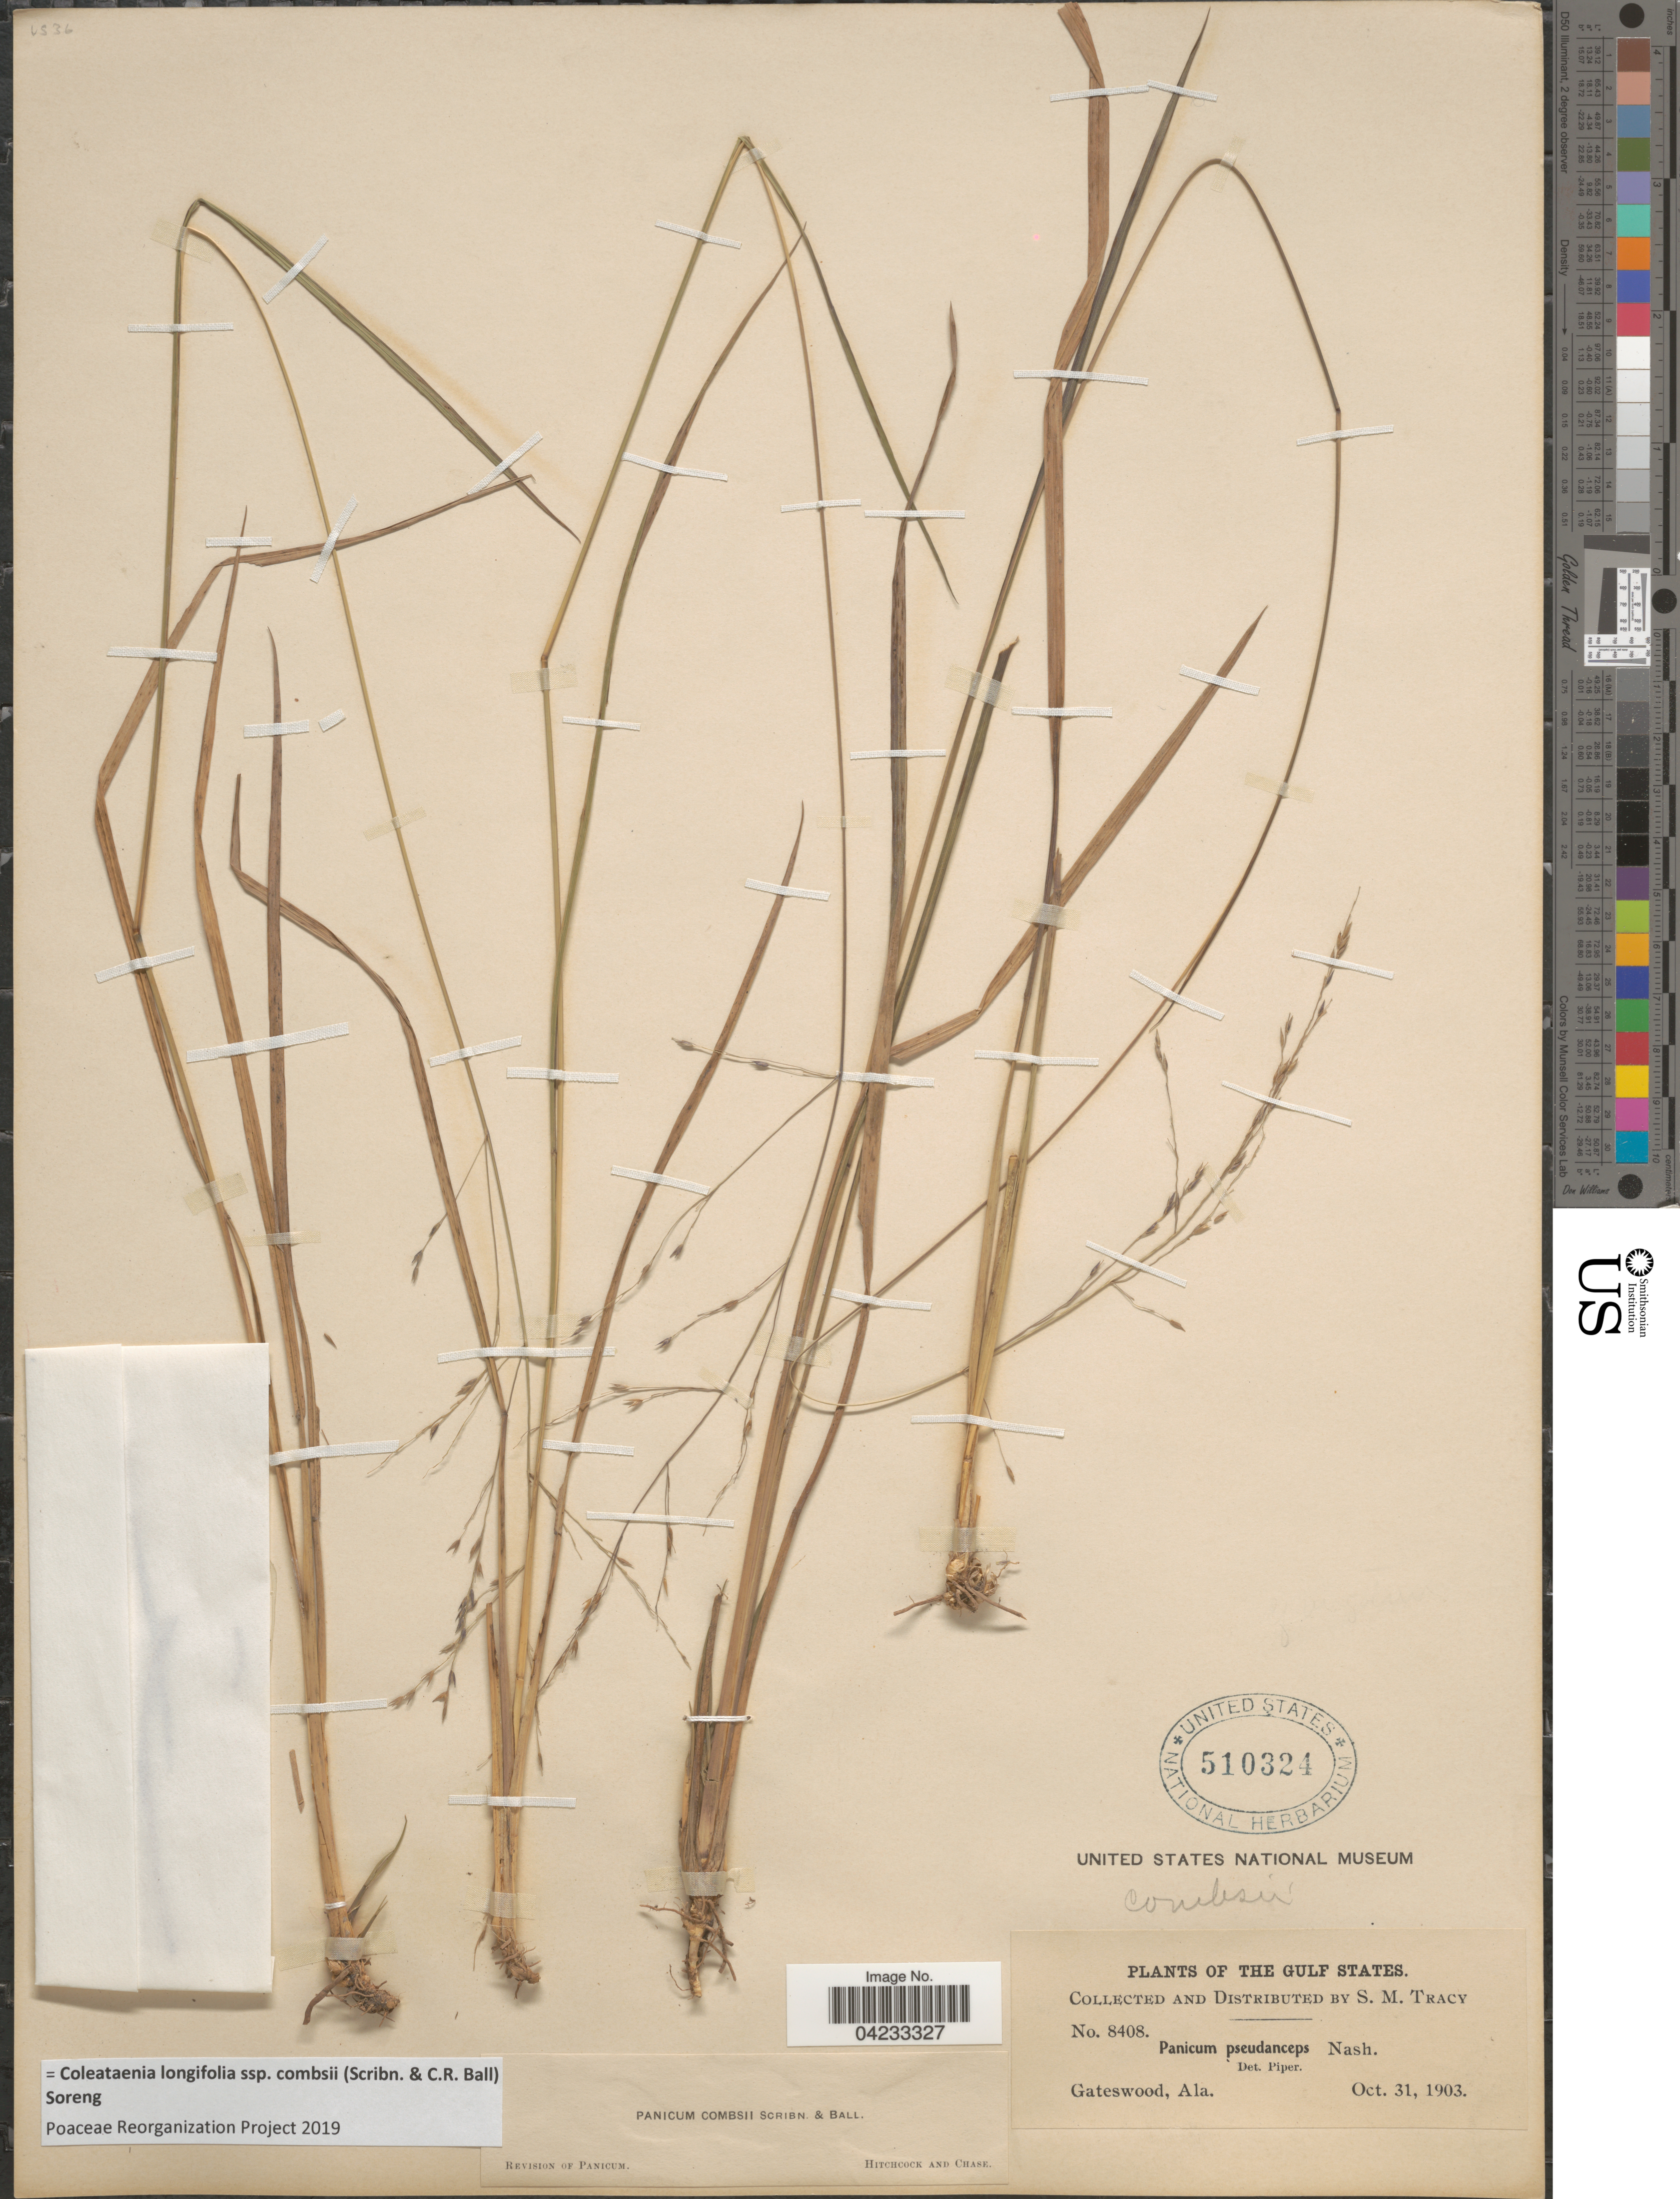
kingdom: Plantae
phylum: Tracheophyta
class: Liliopsida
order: Poales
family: Poaceae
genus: Coleataenia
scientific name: Coleataenia longifolia subsp. combsii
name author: (Scribn. & C.R. Ball) Soreng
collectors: S. M. Tracy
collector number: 8408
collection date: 1903-10-31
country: United States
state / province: Alabama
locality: The Gulf States. Gateswood.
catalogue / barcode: US 510324